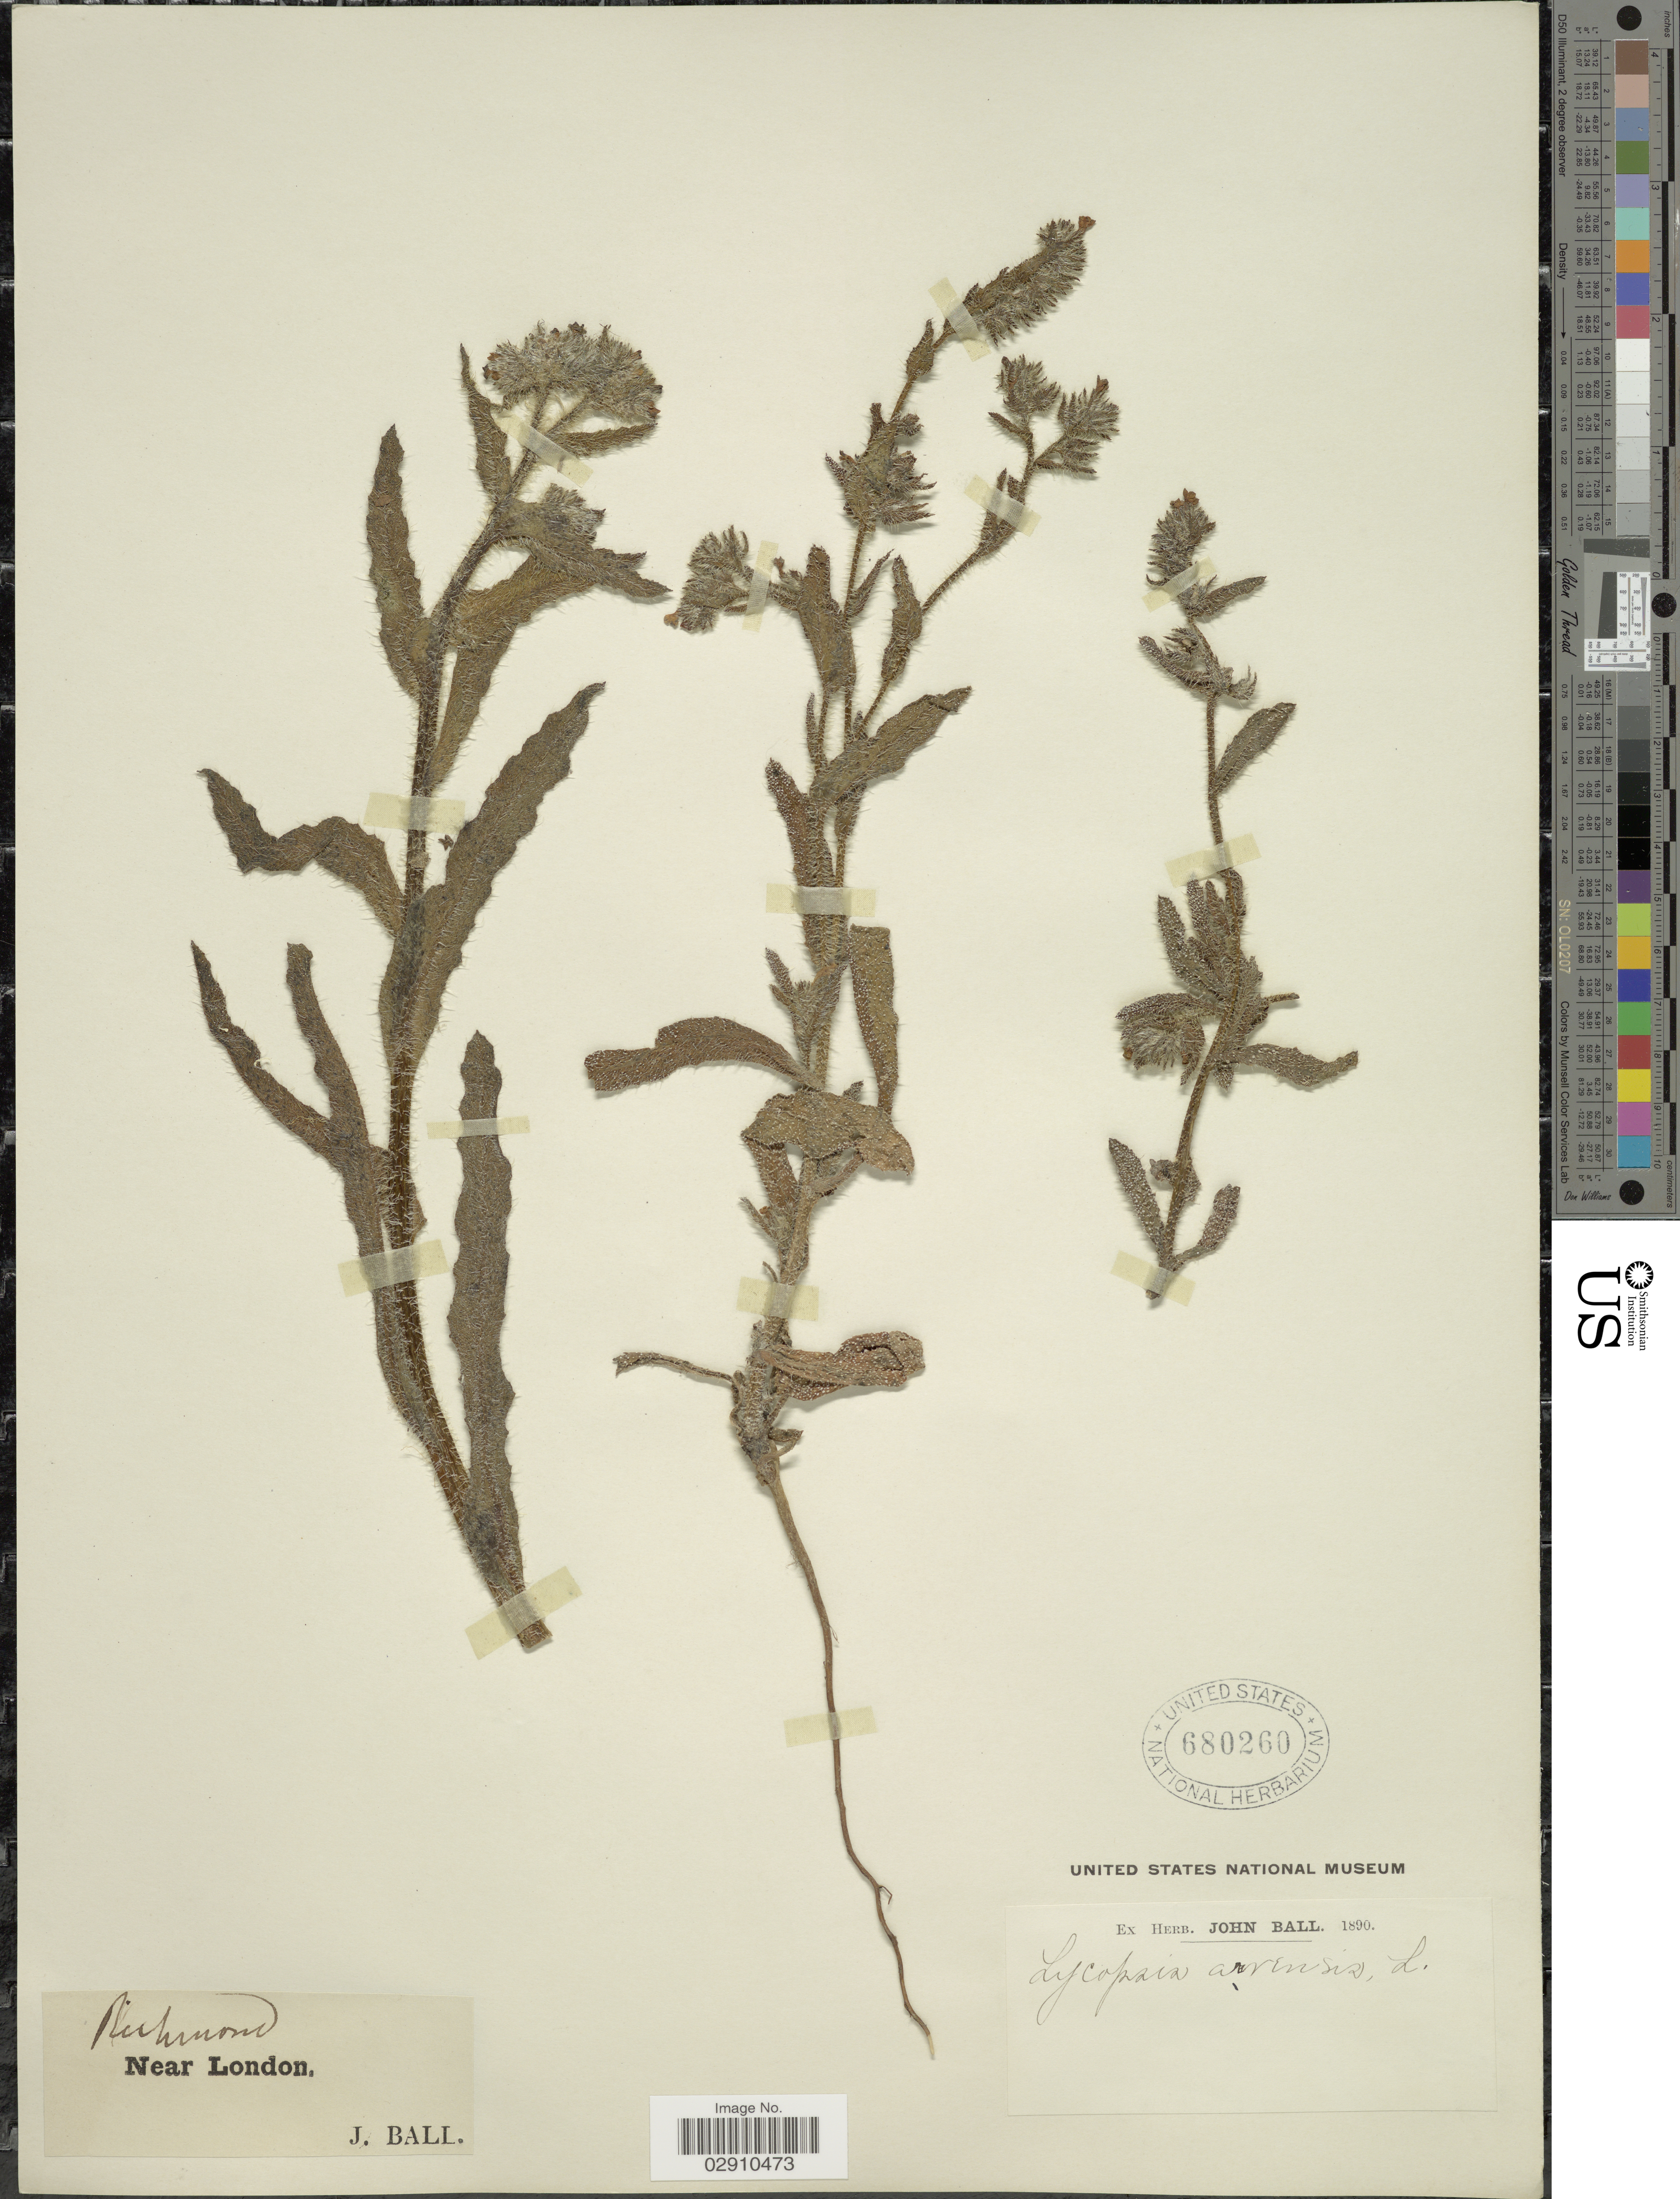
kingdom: Plantae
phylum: Tracheophyta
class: Magnoliopsida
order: Boraginales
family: Boraginaceae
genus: Lycopsis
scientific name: Lycopsis arvensis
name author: L.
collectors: J. Ball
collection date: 1890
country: United Kingdom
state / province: England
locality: Richmond. Near London.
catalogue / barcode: US 680260